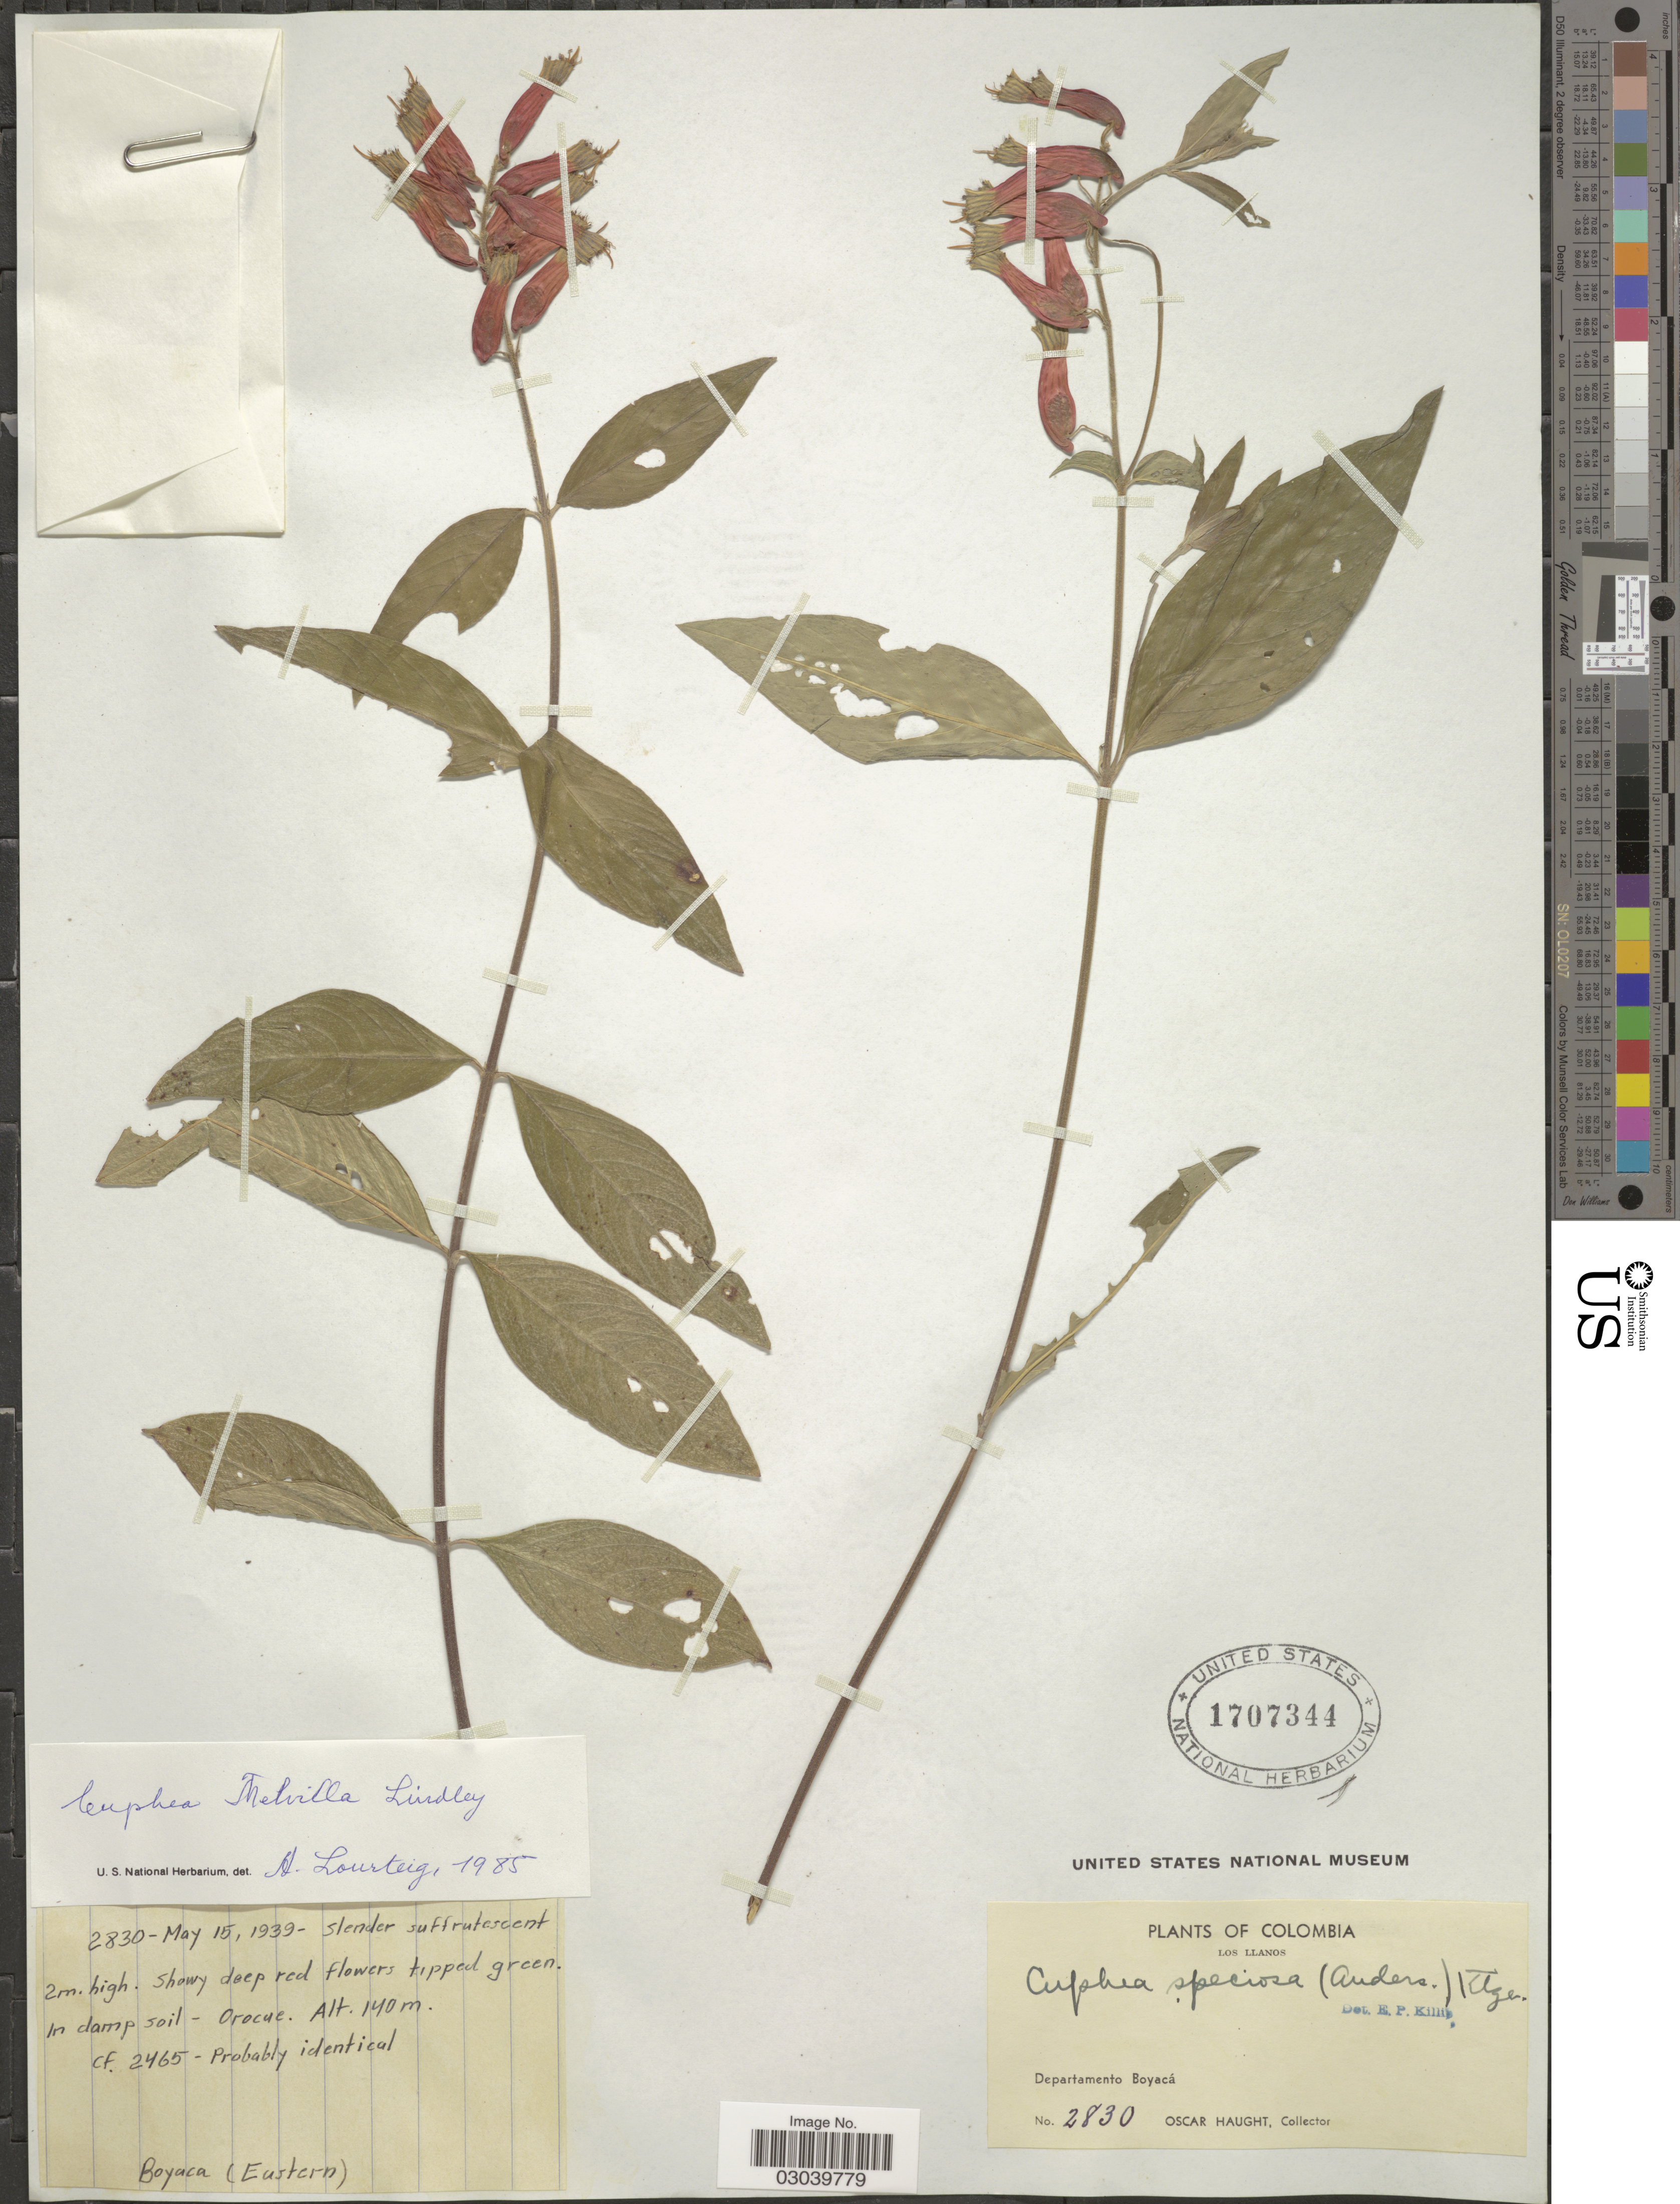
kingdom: Plantae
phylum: Tracheophyta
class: Magnoliopsida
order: Myrtales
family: Lythraceae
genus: Cuphea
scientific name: Cuphea melvilla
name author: Lindl.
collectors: O. L. Haught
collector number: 2830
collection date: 1939-05-15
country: Colombia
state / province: Boyacá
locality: In damp soil - Orocue. Boyaca (Eastern). Los Llanos. Departamento Boyacá.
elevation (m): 140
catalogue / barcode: US 1707344